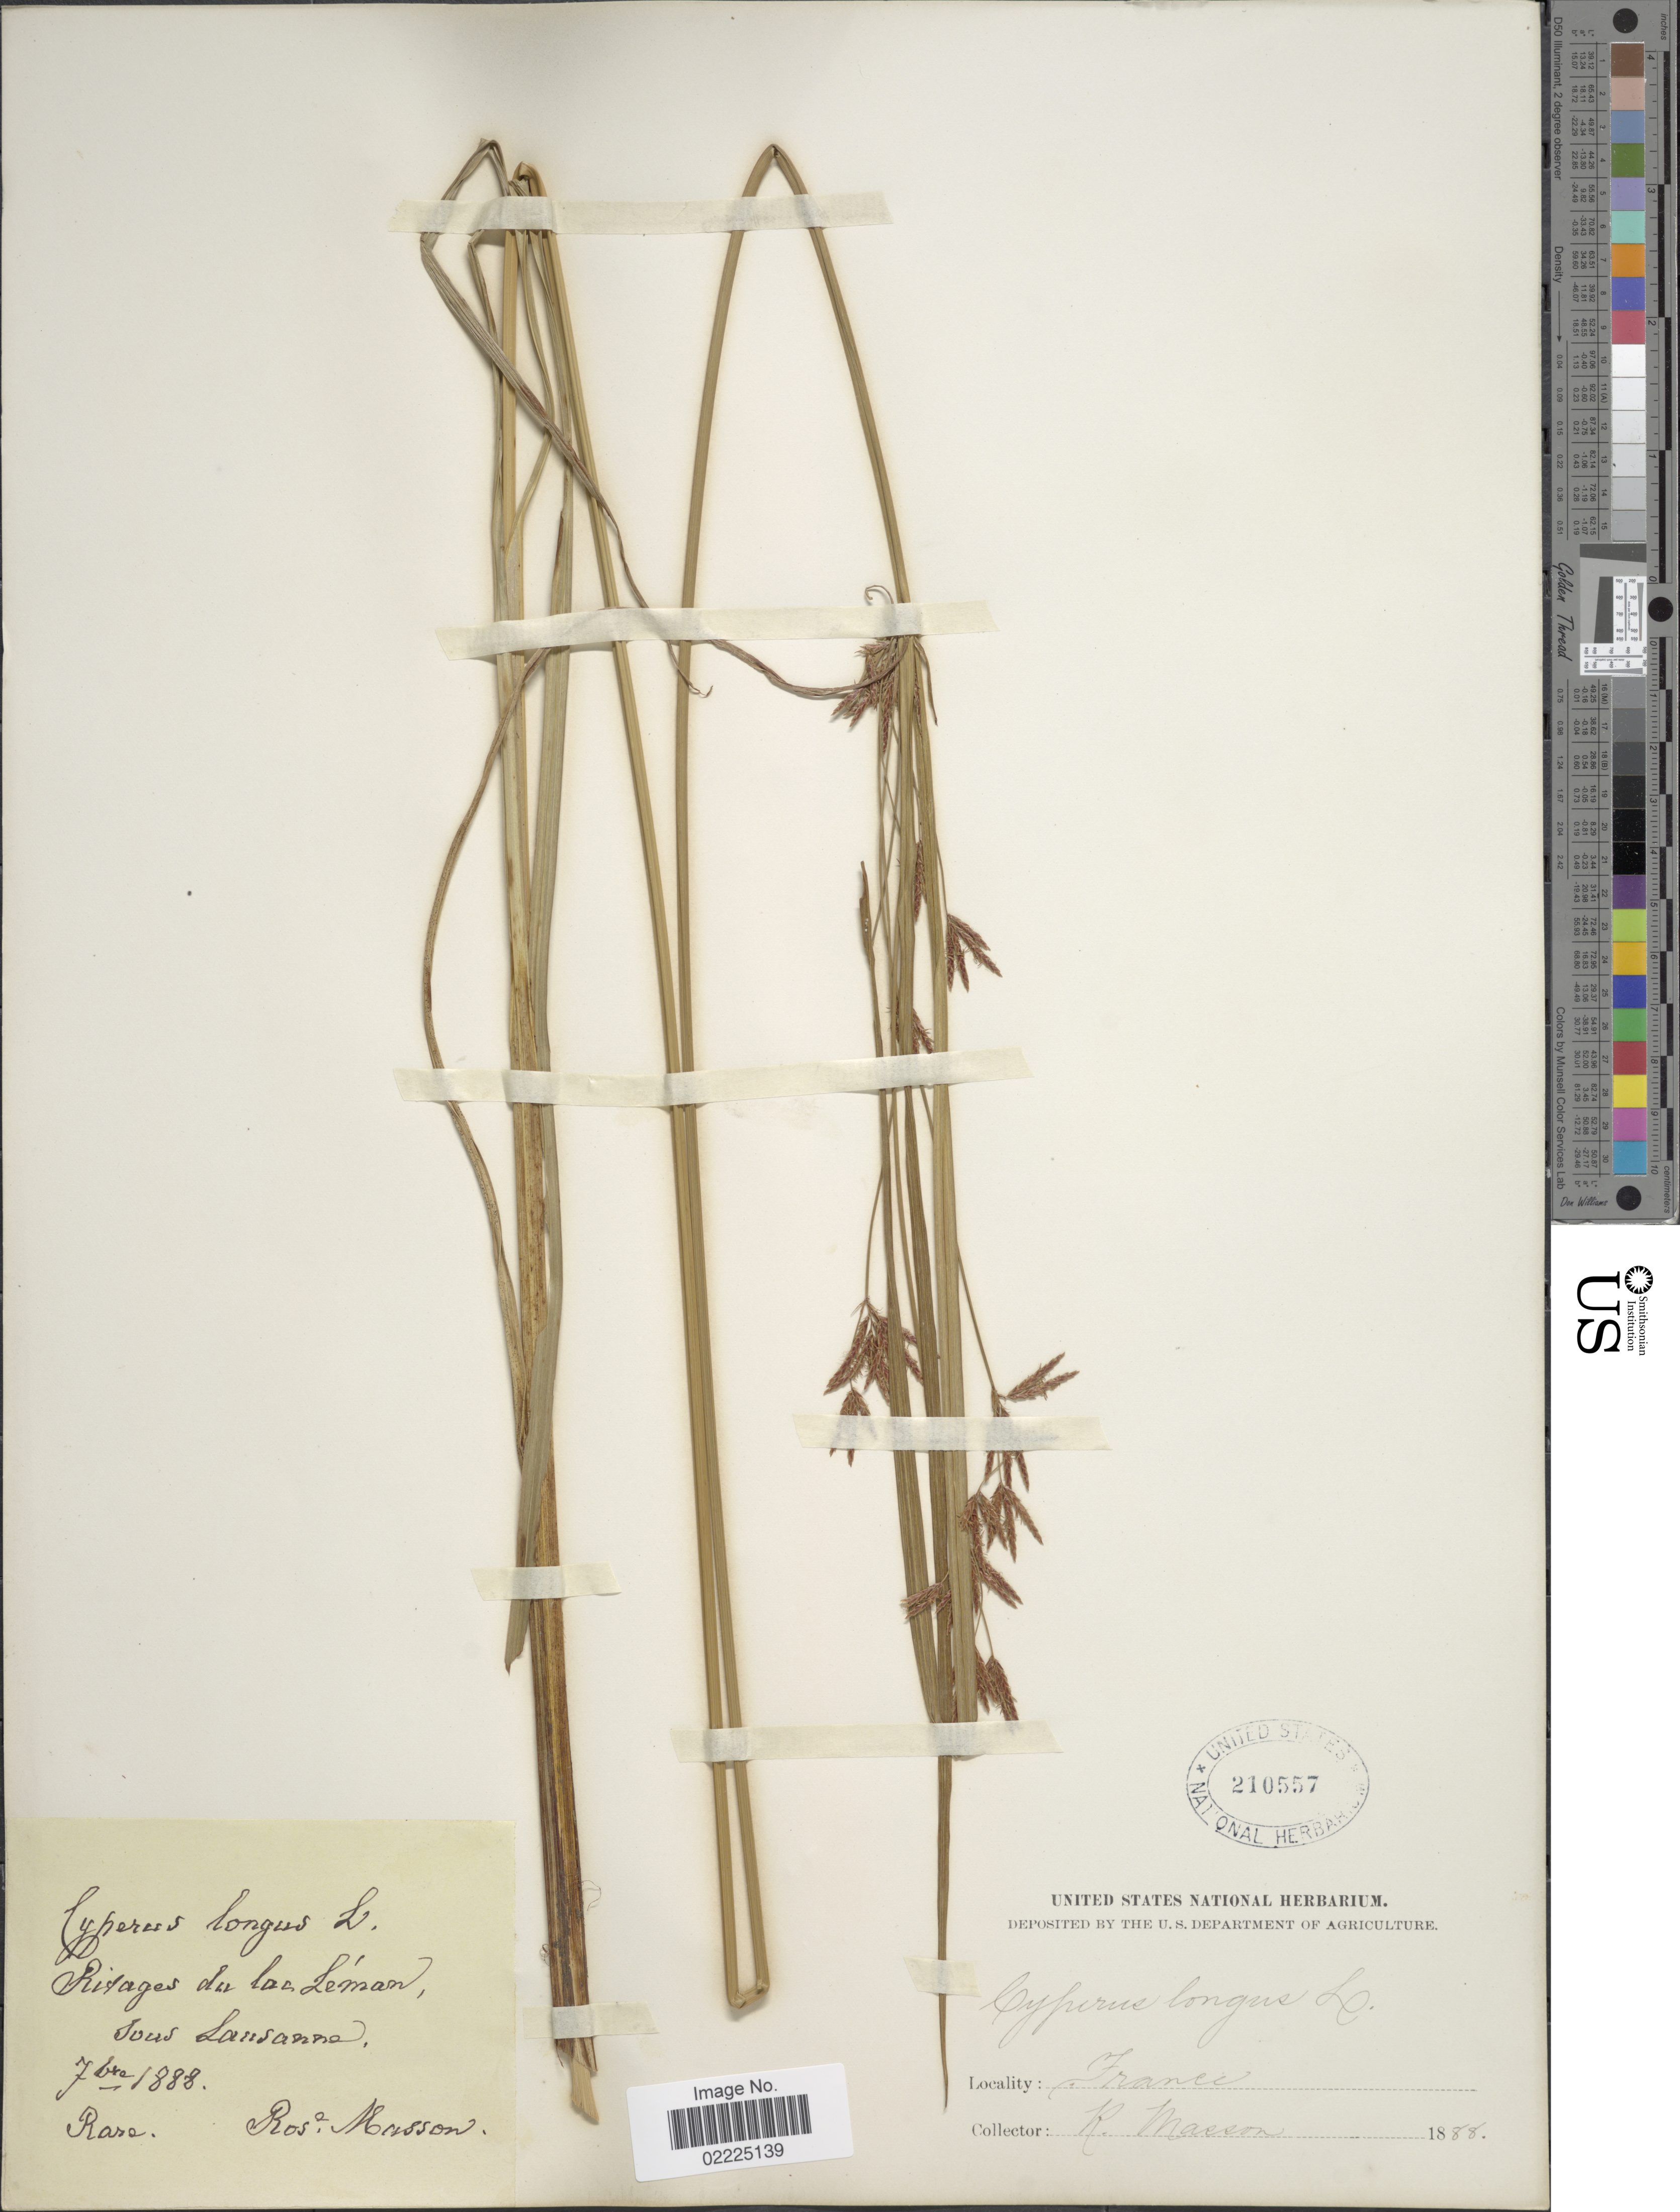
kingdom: Plantae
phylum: Tracheophyta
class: Liliopsida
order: Poales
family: Cyperaceae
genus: Cyperus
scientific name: Cyperus longus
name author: L.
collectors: R. Masson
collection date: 1888-11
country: Switzerland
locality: Ritages du Lac leman sous Lausanne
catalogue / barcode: US 210557